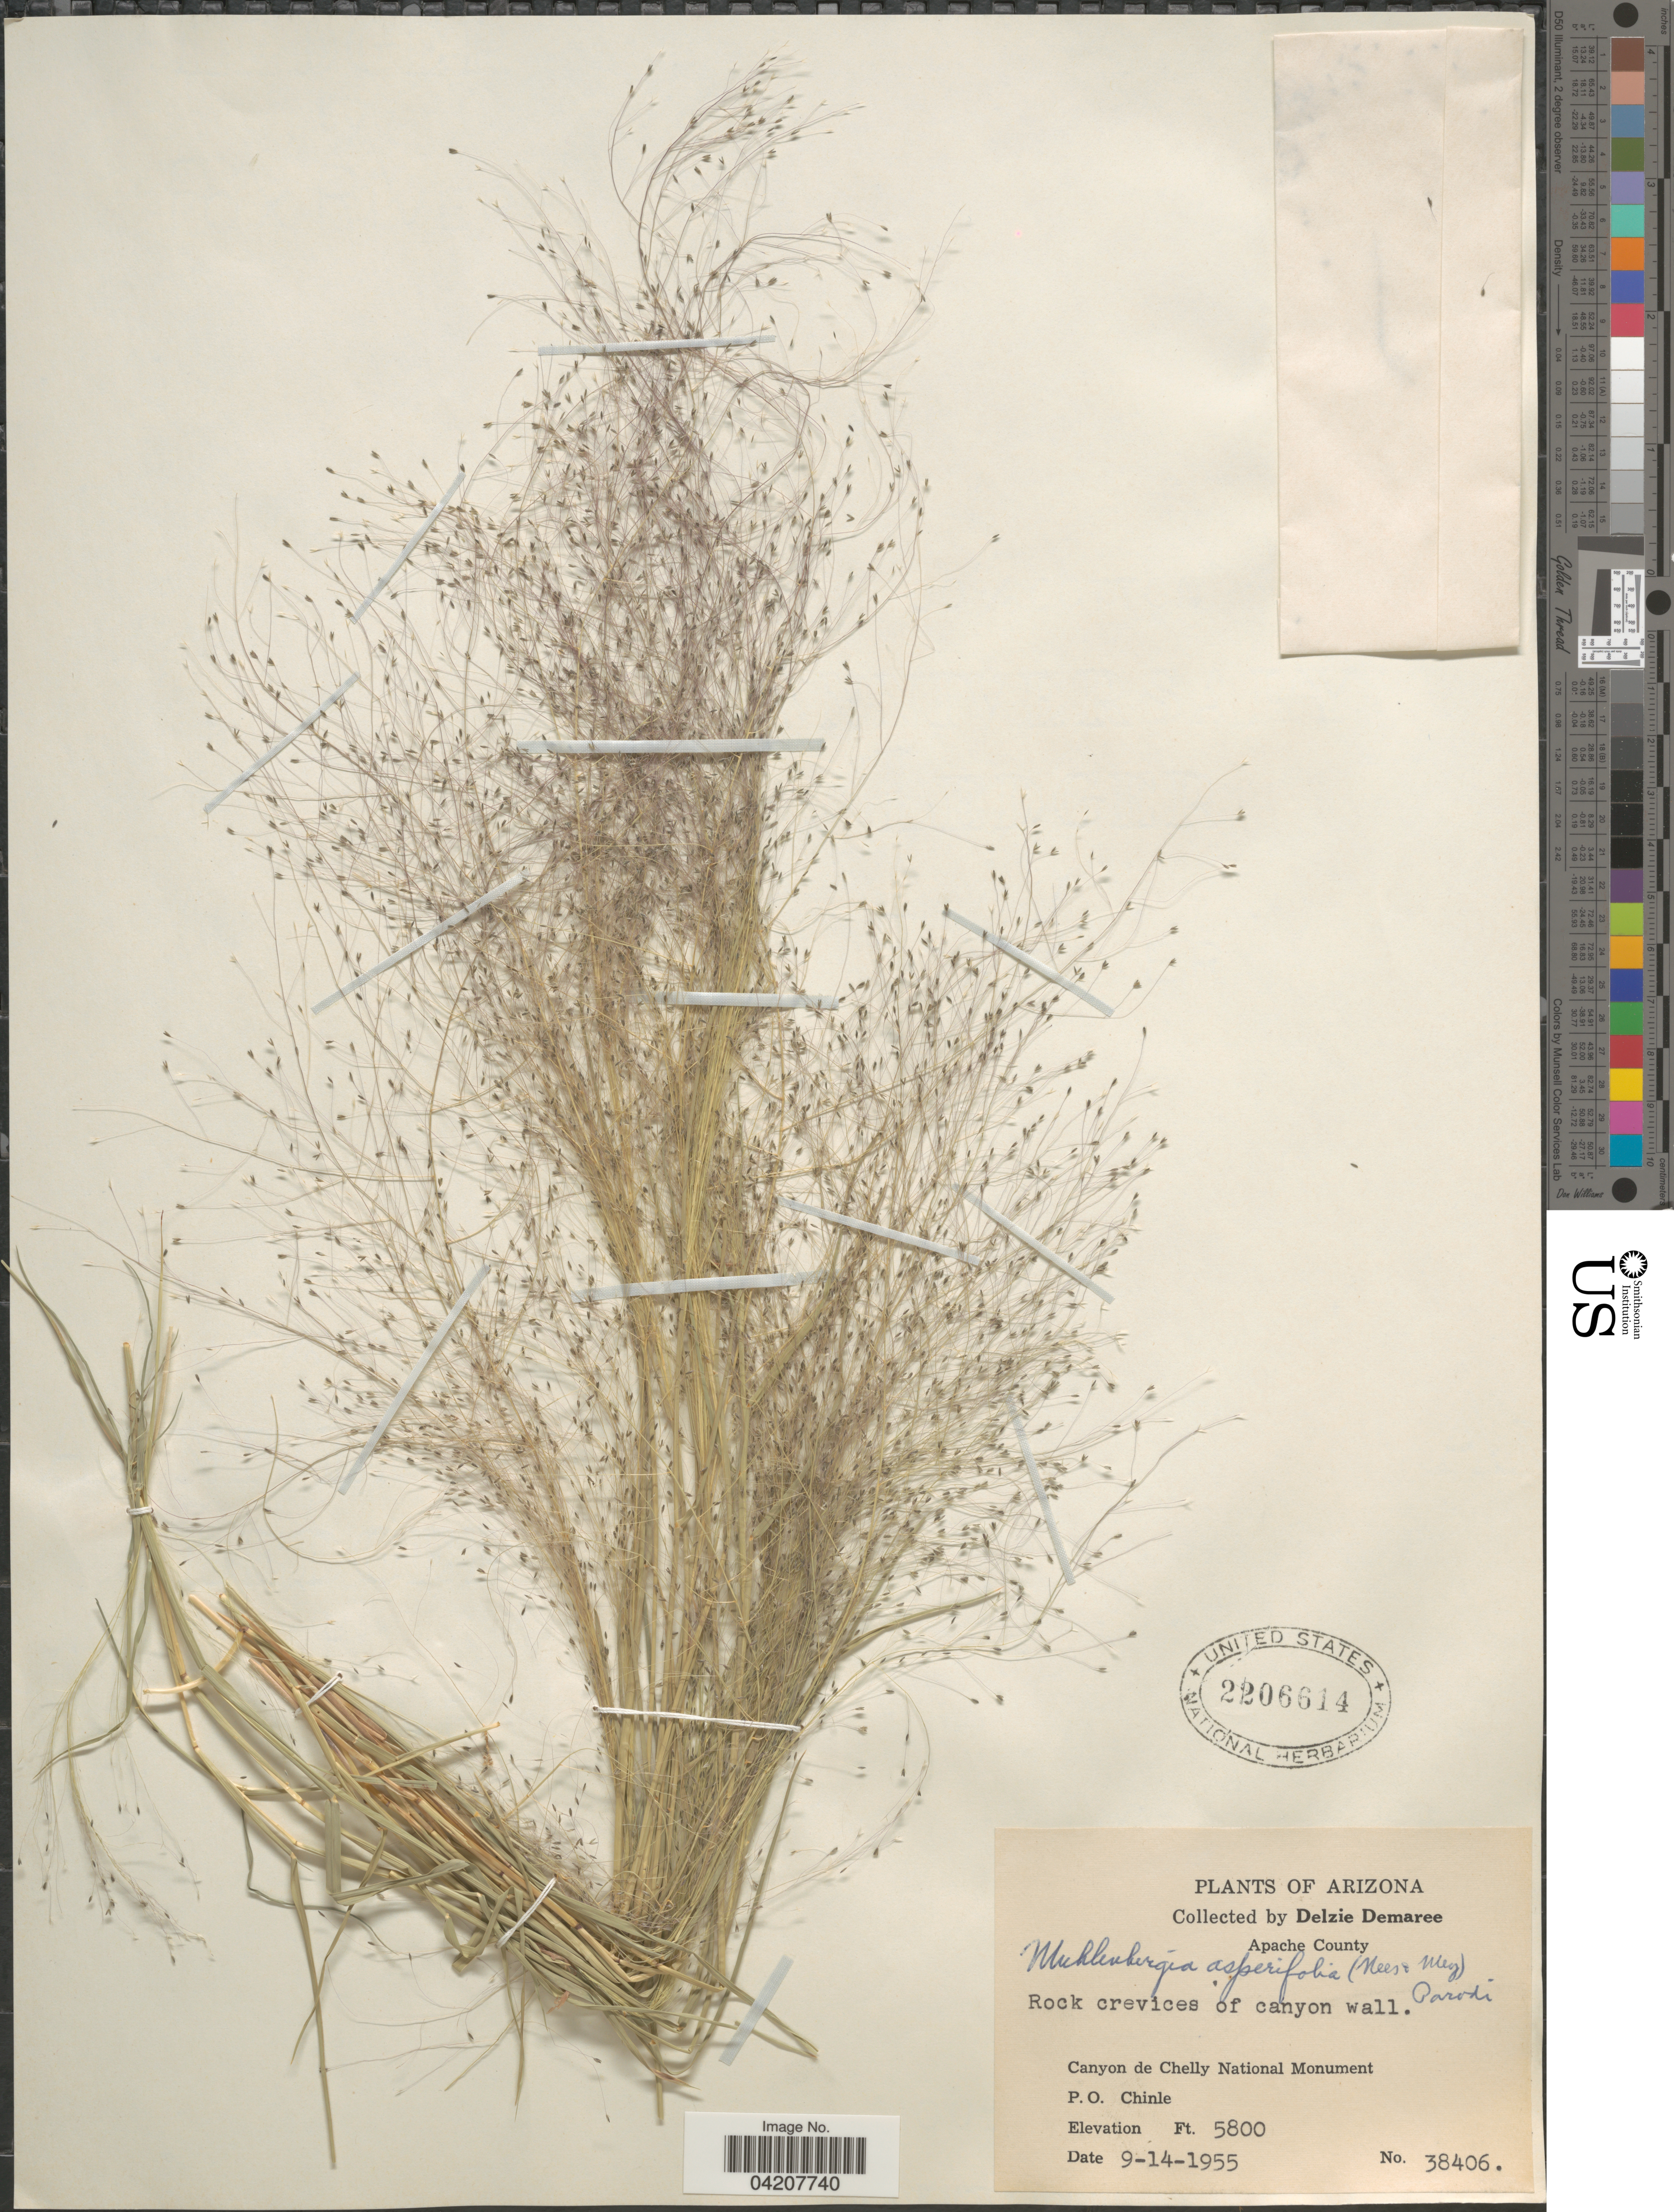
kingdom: Plantae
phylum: Tracheophyta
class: Liliopsida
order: Poales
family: Poaceae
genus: Muhlenbergia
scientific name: Muhlenbergia asperifolia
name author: (Nees & Meyen ex Trin.) Parodi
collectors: D. Demaree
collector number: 38406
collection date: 1955-09-14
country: United States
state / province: Arizona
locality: Apache County. Canyon de Chelly National Monument. P.O. Chinle.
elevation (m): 1768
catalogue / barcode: US 2206614